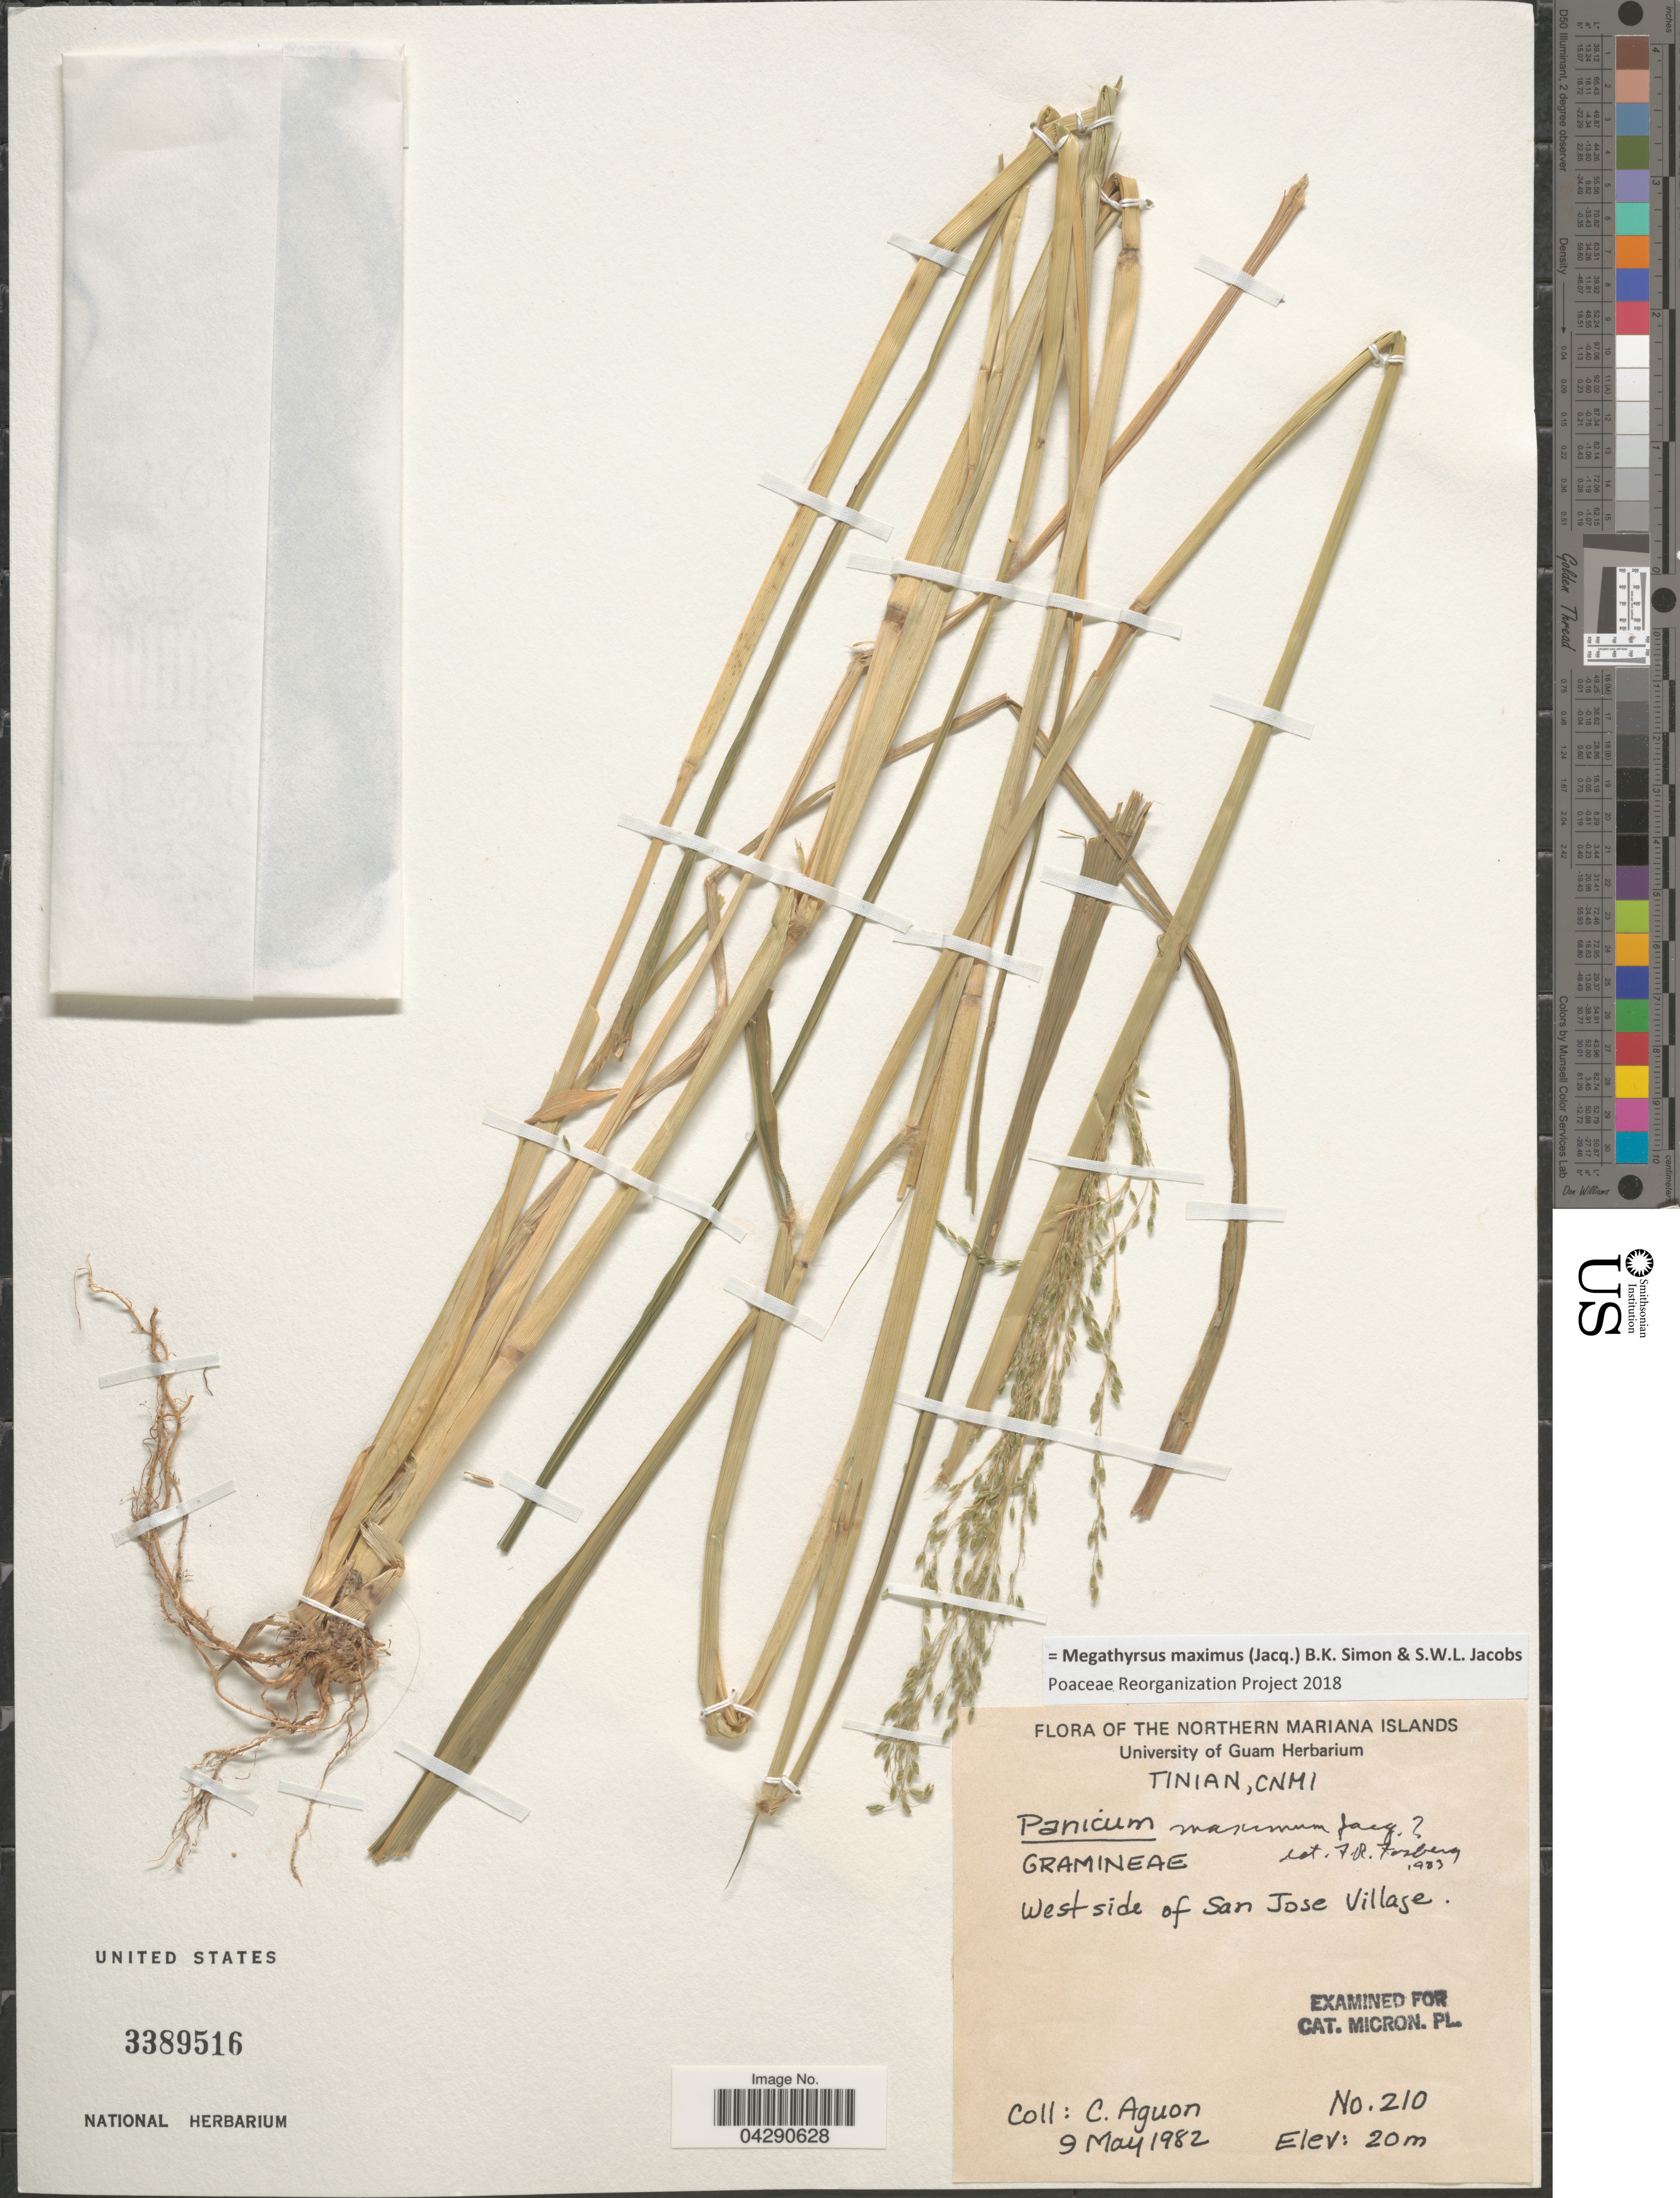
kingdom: Plantae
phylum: Tracheophyta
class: Liliopsida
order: Poales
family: Poaceae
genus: Megathyrsus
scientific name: Megathyrsus maximus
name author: (Jacq.) B.K. Simon & S.W.L. Jacobs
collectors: C. Aguon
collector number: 210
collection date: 1982-05-09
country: Northern Mariana Islands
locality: Tinian, CNMI. West side of San Jose Village.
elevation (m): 20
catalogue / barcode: US 3389516